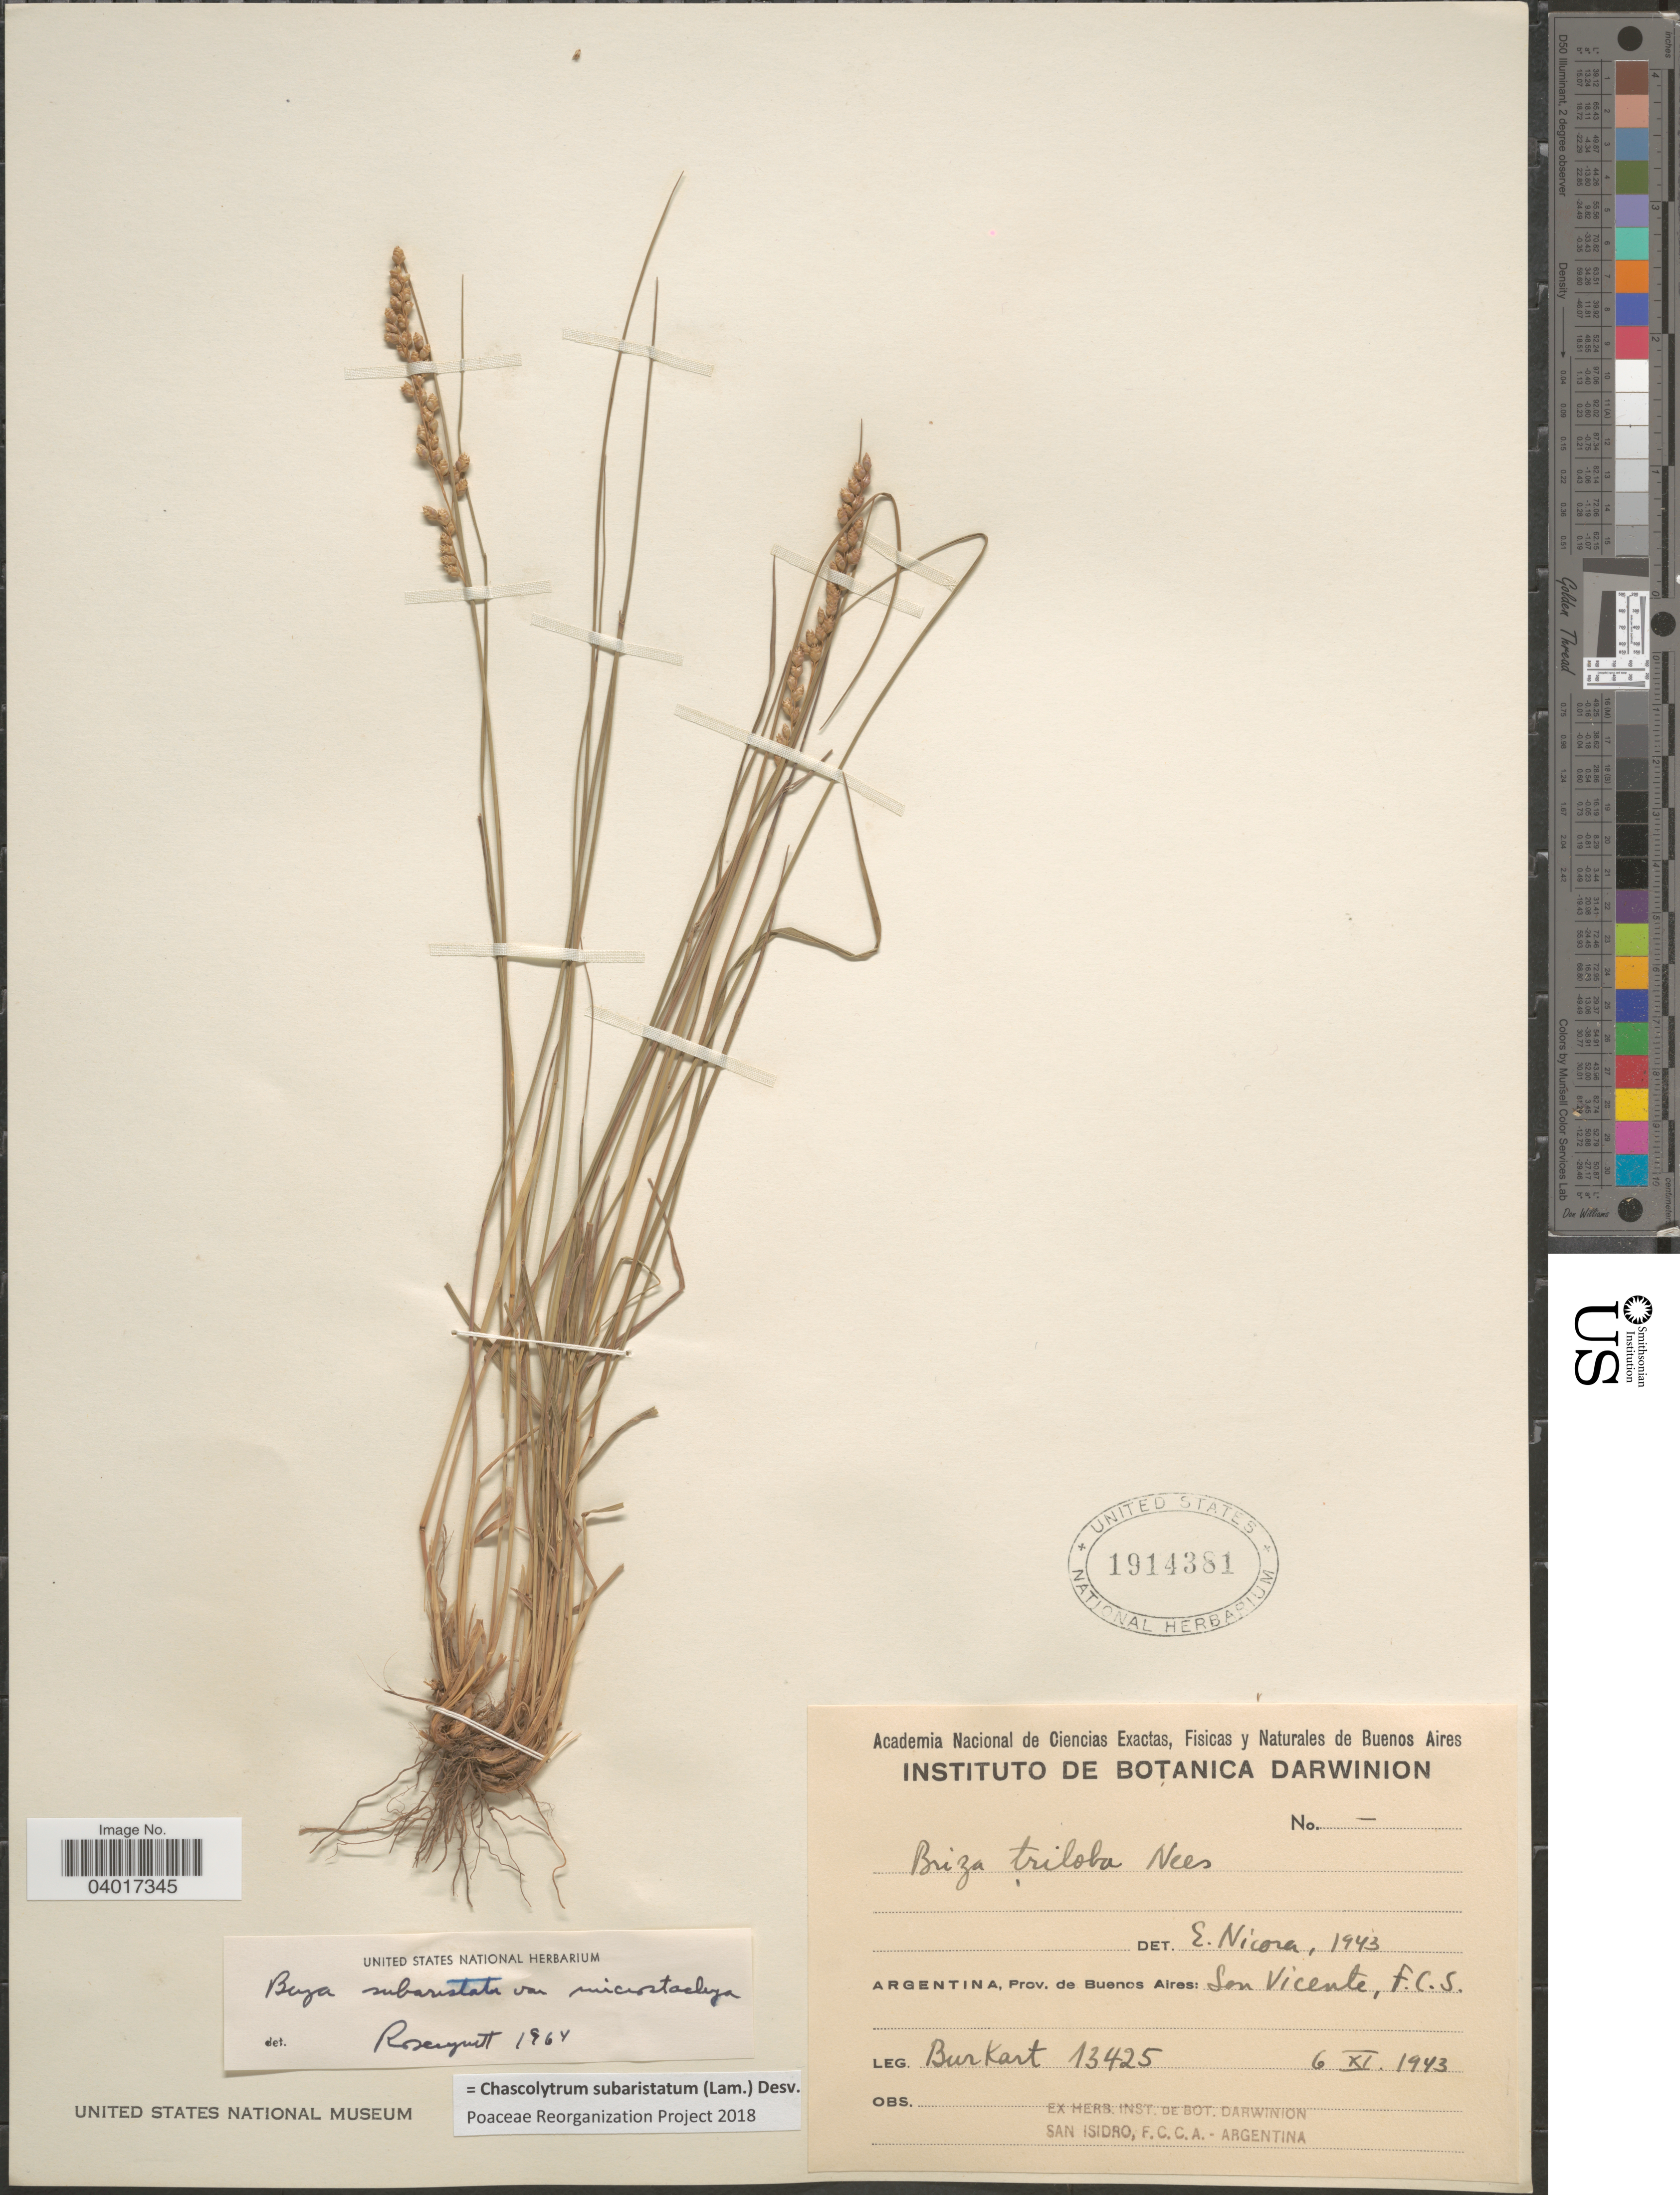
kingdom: Plantae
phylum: Tracheophyta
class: Liliopsida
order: Poales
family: Poaceae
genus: Chascolytrum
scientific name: Chascolytrum subaristatum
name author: (Lam.) Desv.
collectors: -- Burkart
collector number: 13425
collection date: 1943-11-06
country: Argentina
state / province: Buenos Aires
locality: San Vicente, F.C.S.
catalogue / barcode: US 1914381